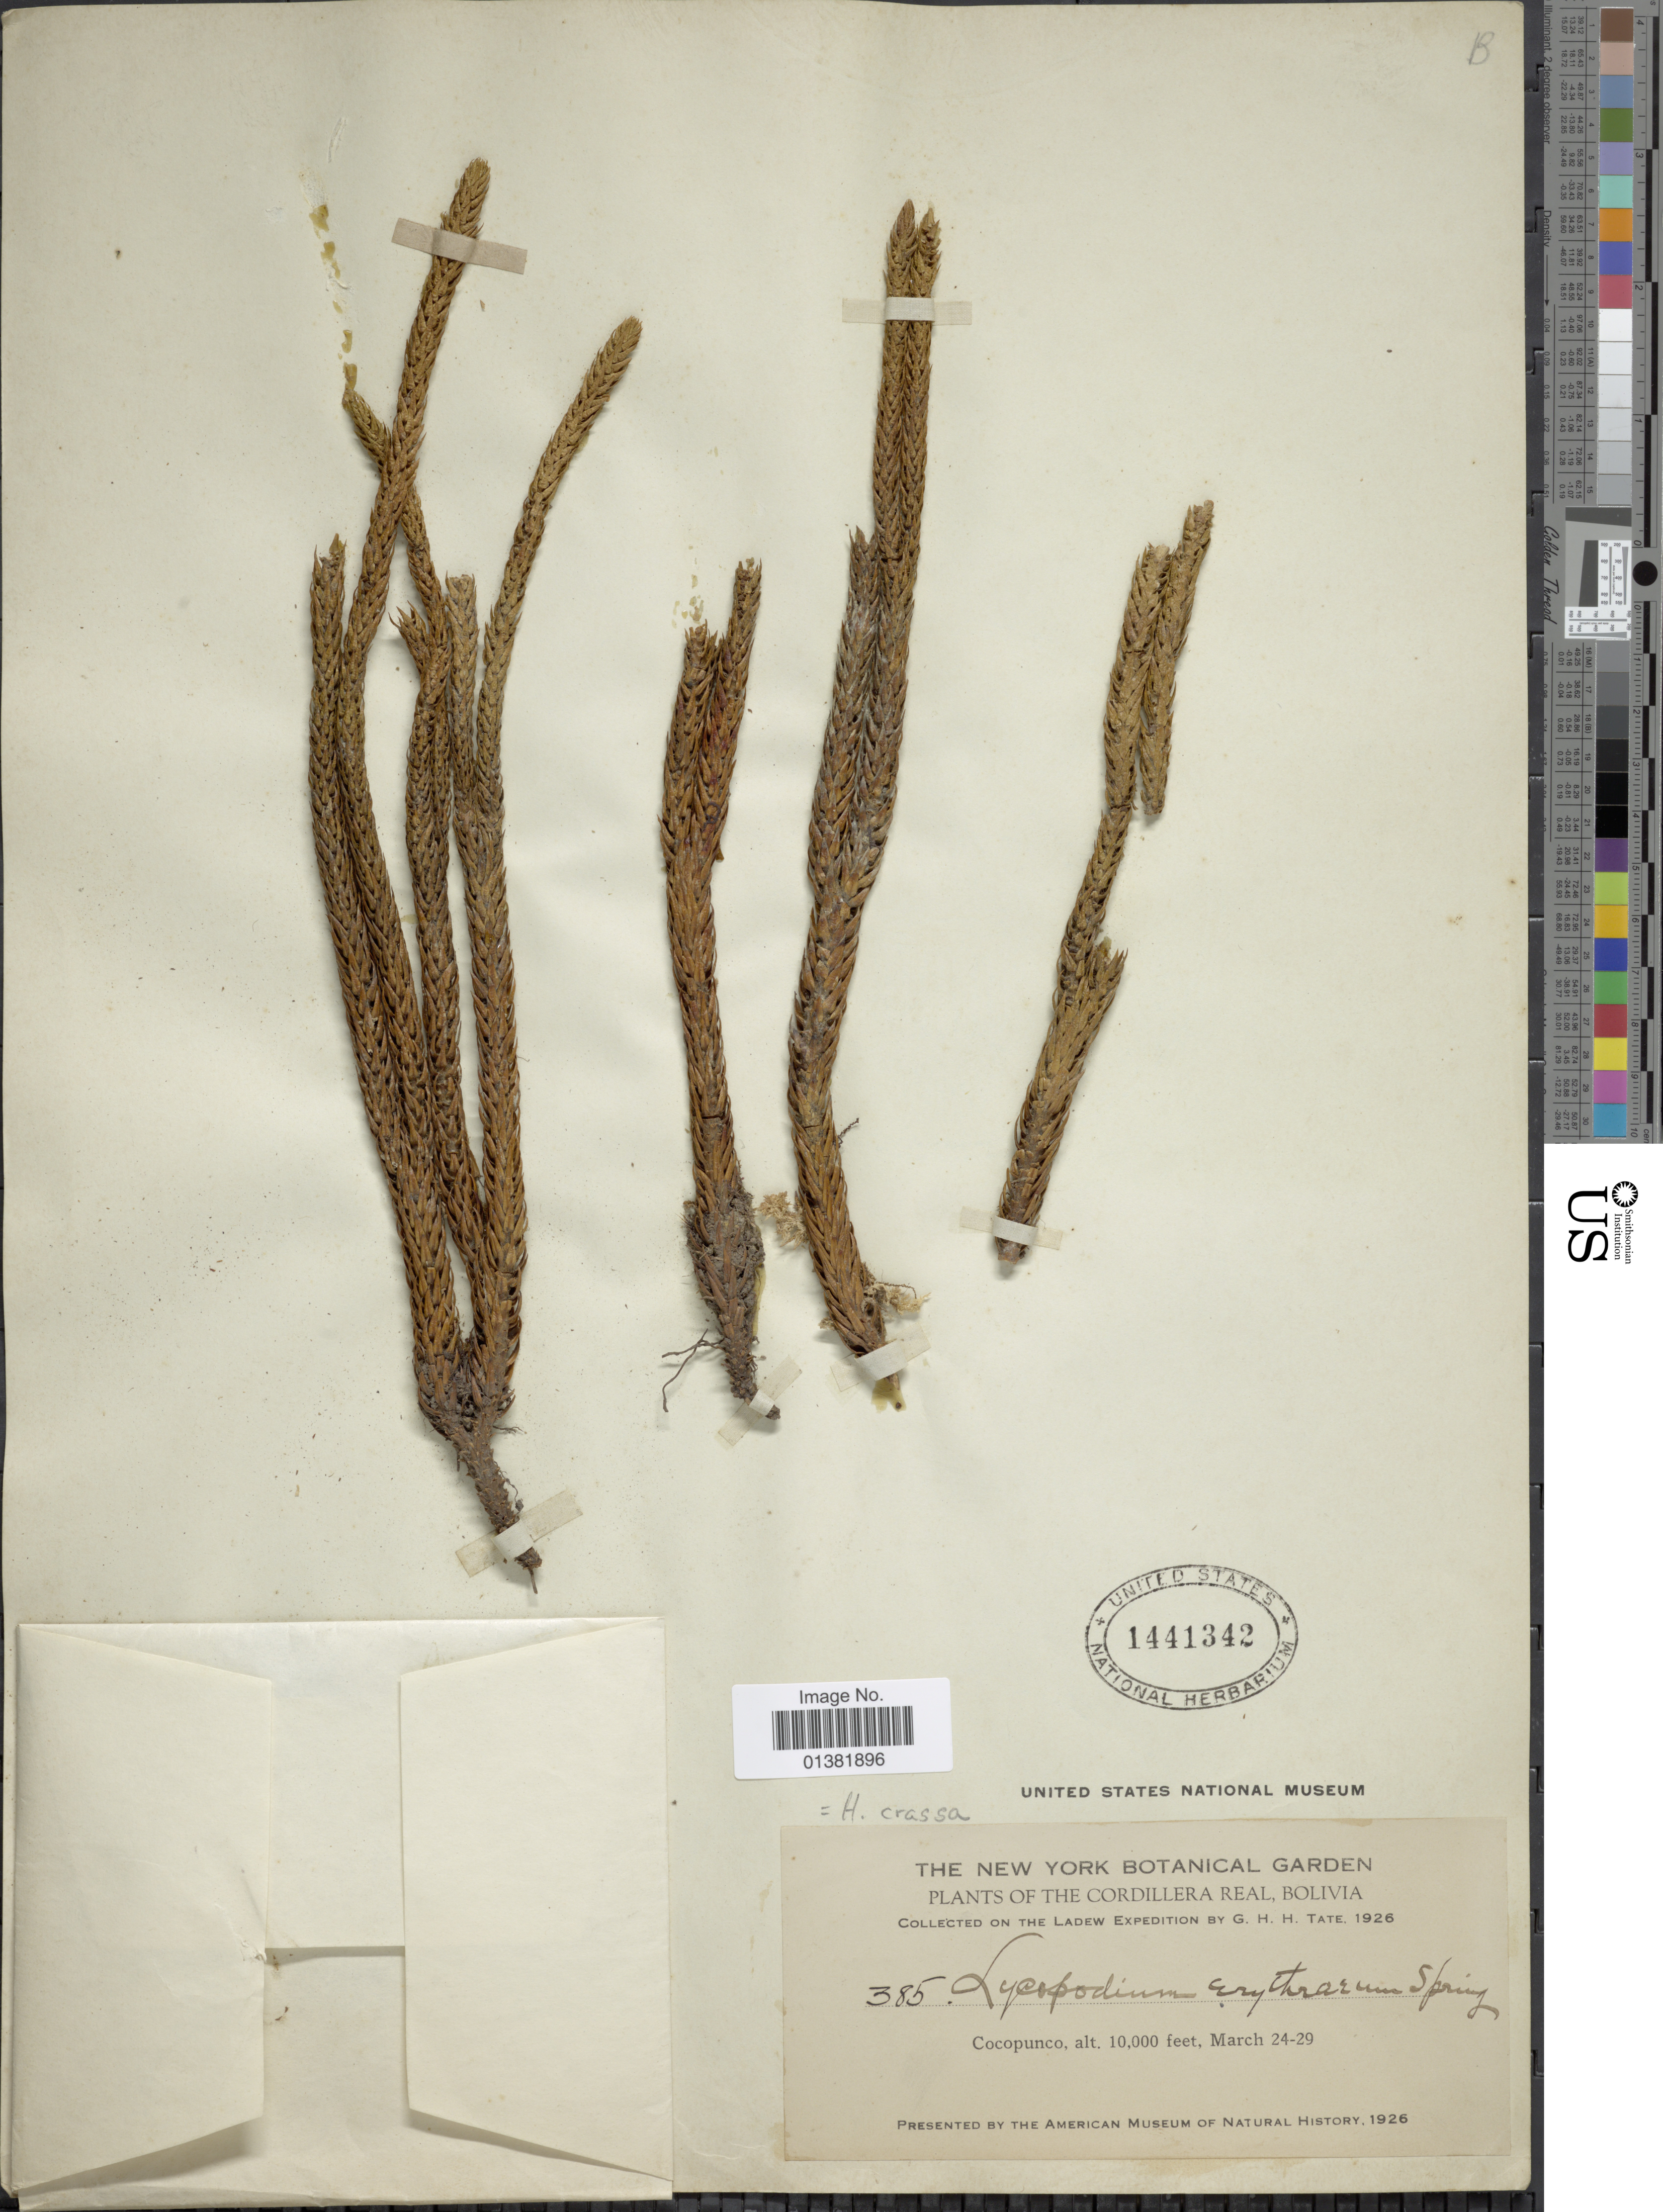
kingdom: Plantae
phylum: Tracheophyta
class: Lycopodiopsida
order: Lycopodiales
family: Lycopodiaceae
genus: Phlegmariurus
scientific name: Phlegmariurus crassus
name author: (Humb. & Bonpl. ex Willd.) B. Øllg.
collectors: G. Tate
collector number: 385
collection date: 1926-03-24/1926-03-29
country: Bolivia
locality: Cordillera Real, Cocopunco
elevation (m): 3048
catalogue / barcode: US 1441342